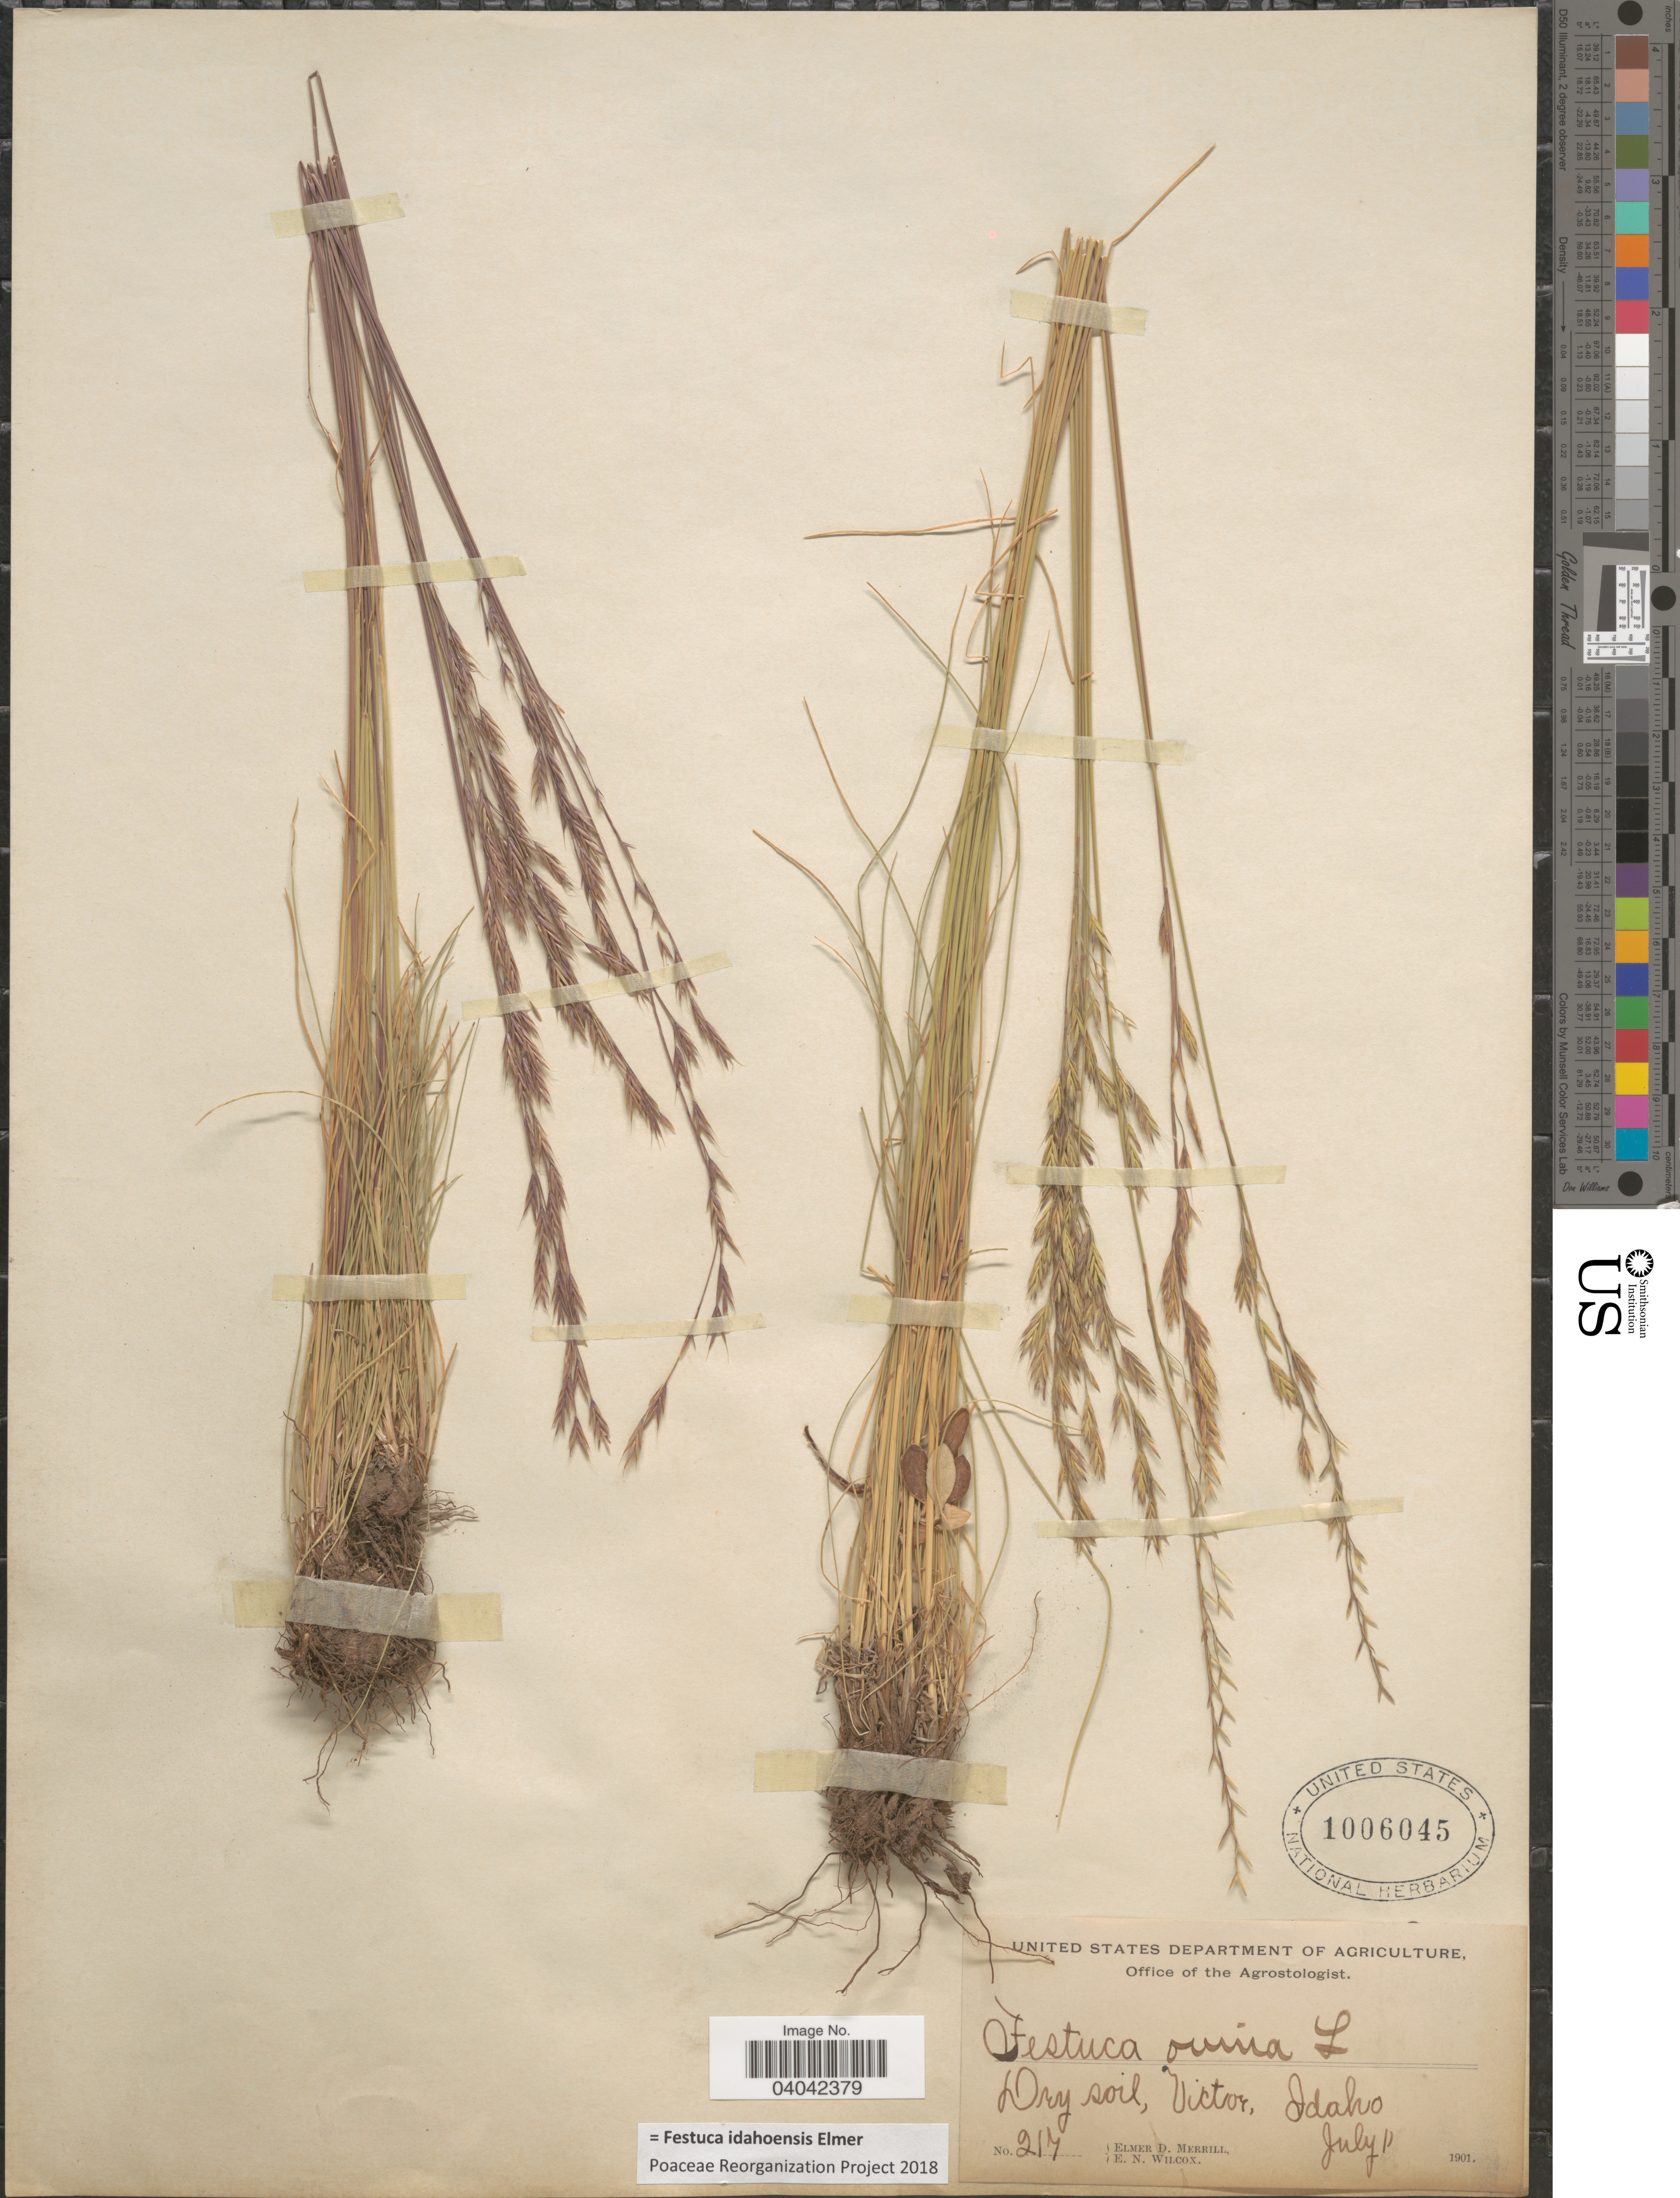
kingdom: Plantae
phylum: Tracheophyta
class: Liliopsida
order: Poales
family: Poaceae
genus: Festuca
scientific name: Festuca idahoensis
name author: Elmer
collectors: E. D. Merrill & E. Wilcox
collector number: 217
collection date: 1901-07-11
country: United States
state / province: Idaho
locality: Victor.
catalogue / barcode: US 1006045